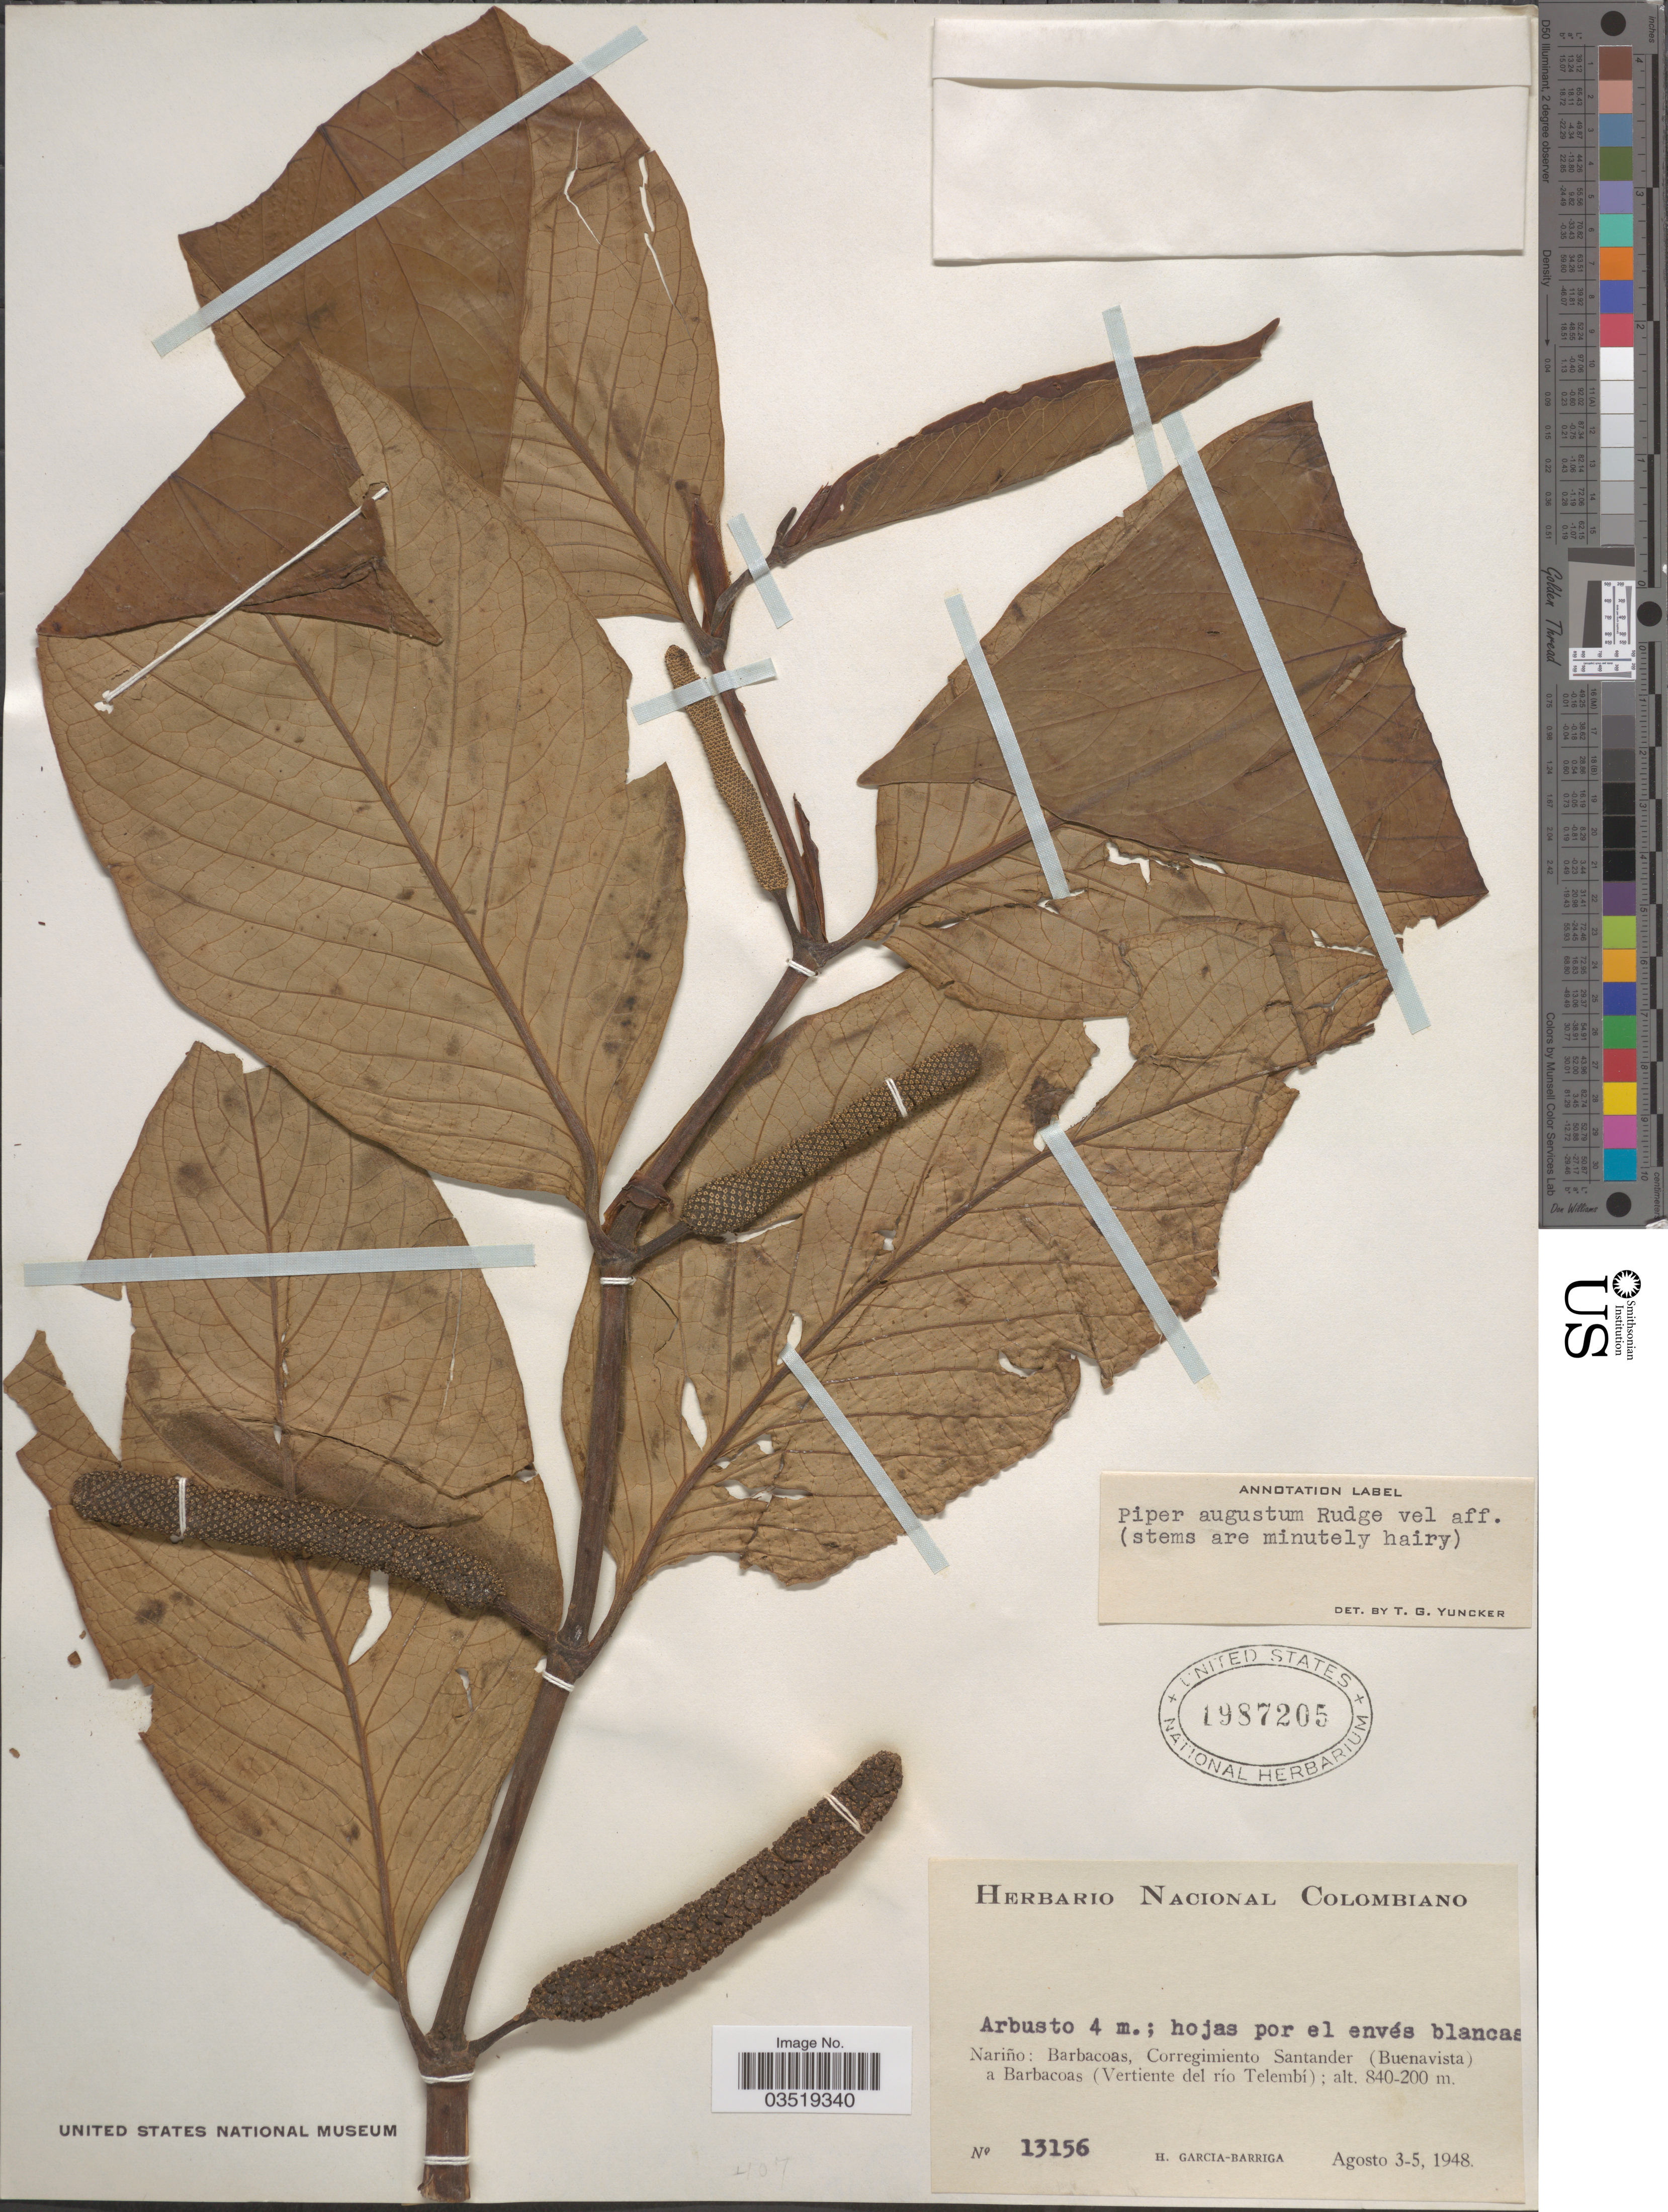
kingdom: Plantae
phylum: Tracheophyta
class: Magnoliopsida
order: Piperales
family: Piperaceae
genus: Piper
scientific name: Piper augustum var. augustum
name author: Rudge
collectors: H. García Barriga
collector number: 13156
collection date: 1948-08-03/1948-08-05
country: Colombia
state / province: Nariño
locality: Barbacoas, Corregimiento Santander (Buenavista) a Barbacoas (Vertiente del río Telembí).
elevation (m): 200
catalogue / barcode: US 1987205